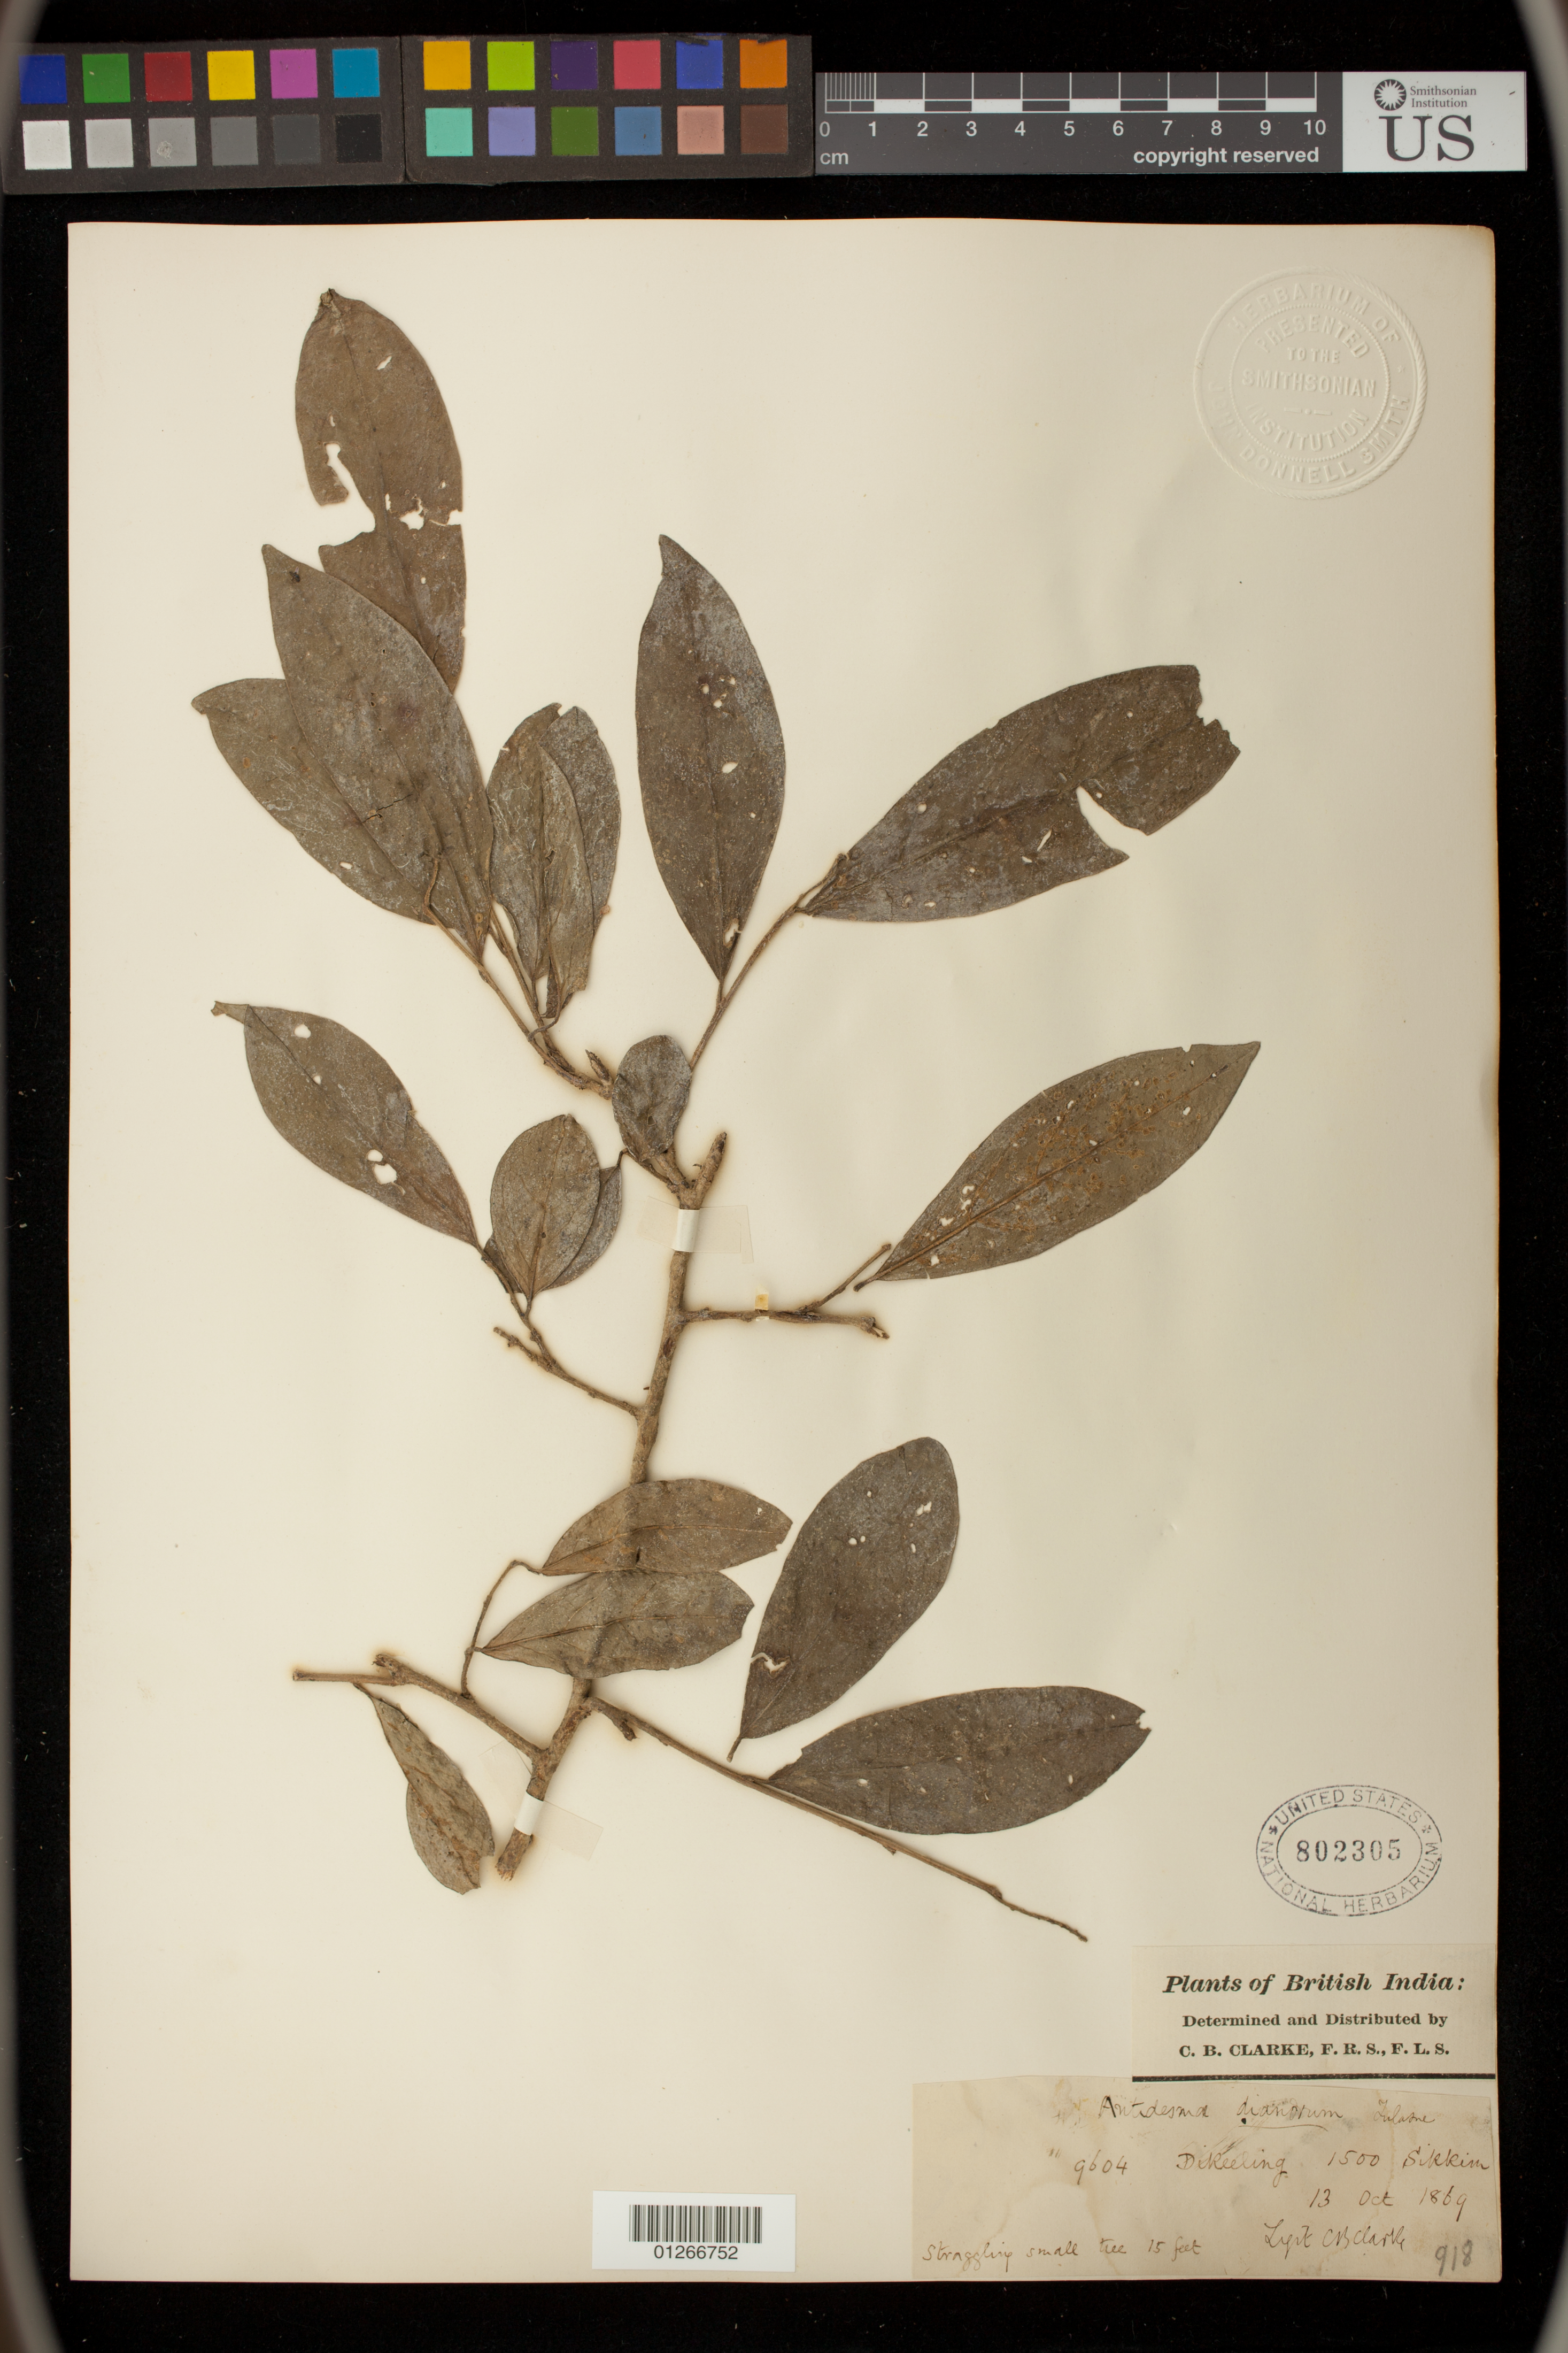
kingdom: Plantae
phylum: Tracheophyta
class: Magnoliopsida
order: Malpighiales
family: Phyllanthaceae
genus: Antidesma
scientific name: Antidesma acidum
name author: Retz.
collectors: C. B. Clarke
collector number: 918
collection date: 1869-10-13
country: India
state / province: Sikkim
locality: Dikeeling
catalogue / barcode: US 802305